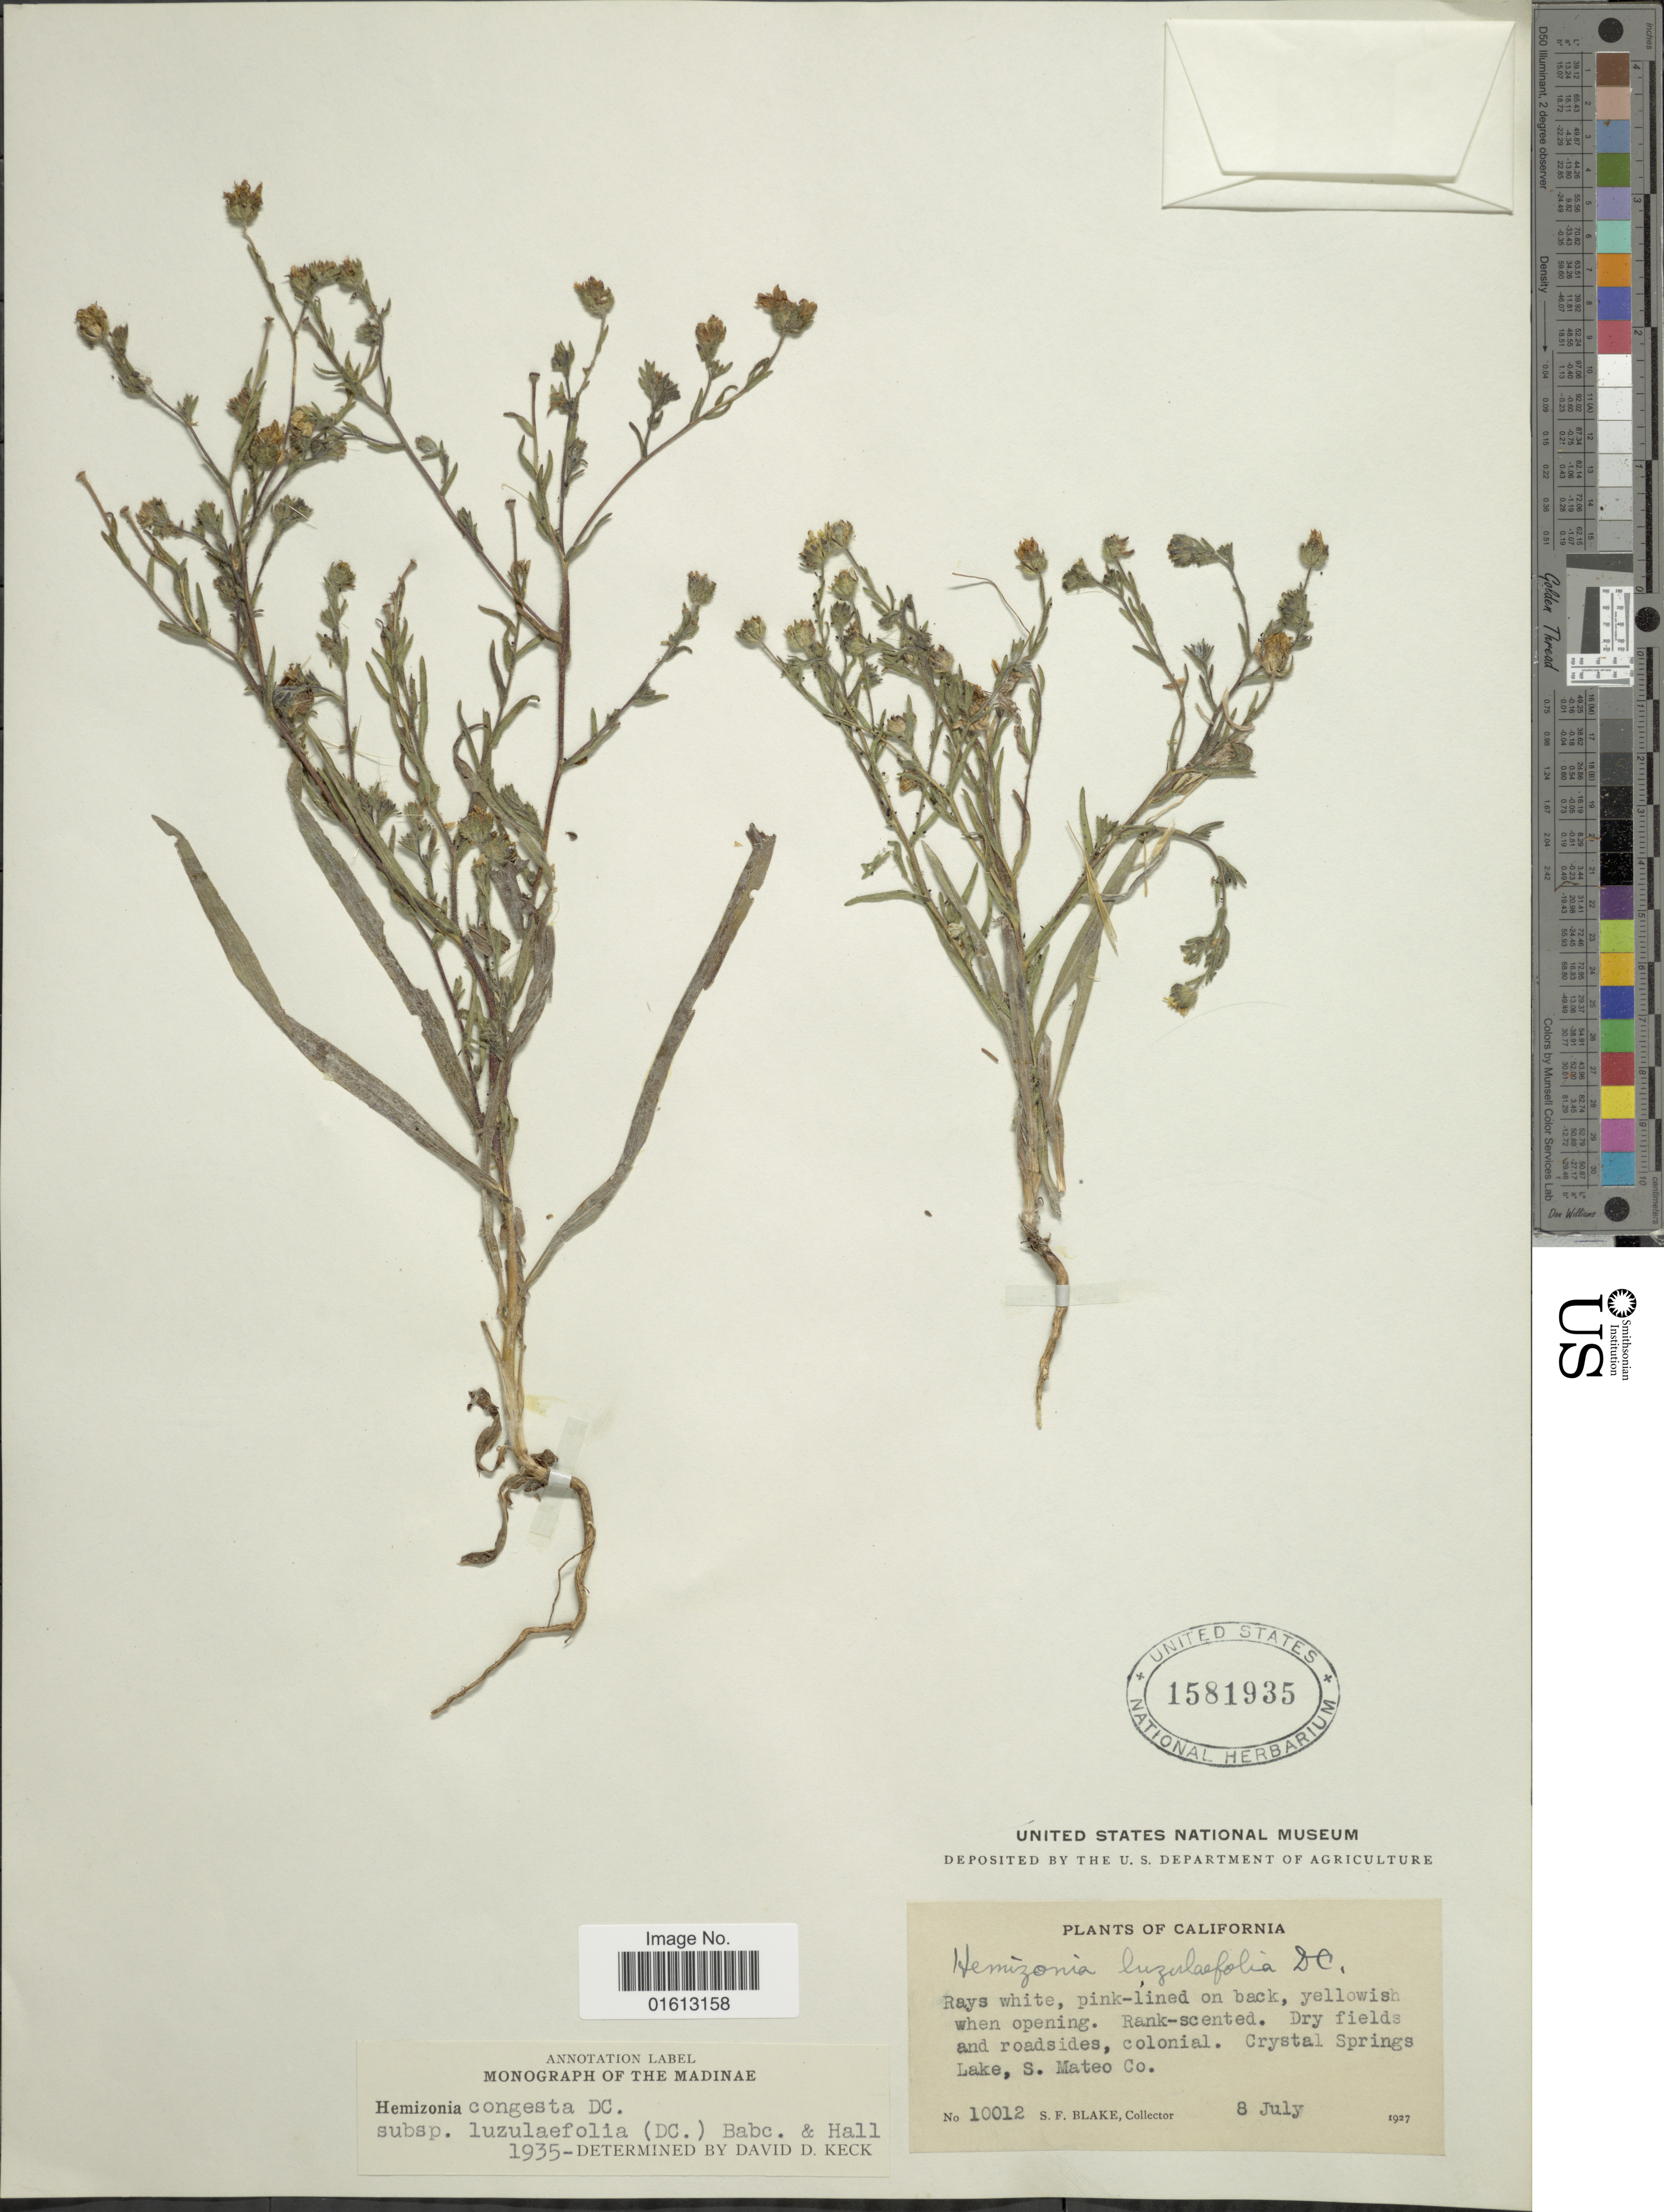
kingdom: Plantae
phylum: Tracheophyta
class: Magnoliopsida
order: Asterales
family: Asteraceae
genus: Hemizonia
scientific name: Hemizonia congesta subsp. luzulaefolia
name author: (DC.) Babc. & H.M. Hall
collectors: S. Blake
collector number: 10012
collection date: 1927-07-08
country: United States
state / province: California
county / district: San Mateo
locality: Crystal Springs Lake, S. Mateo Co.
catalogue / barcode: US 1581935